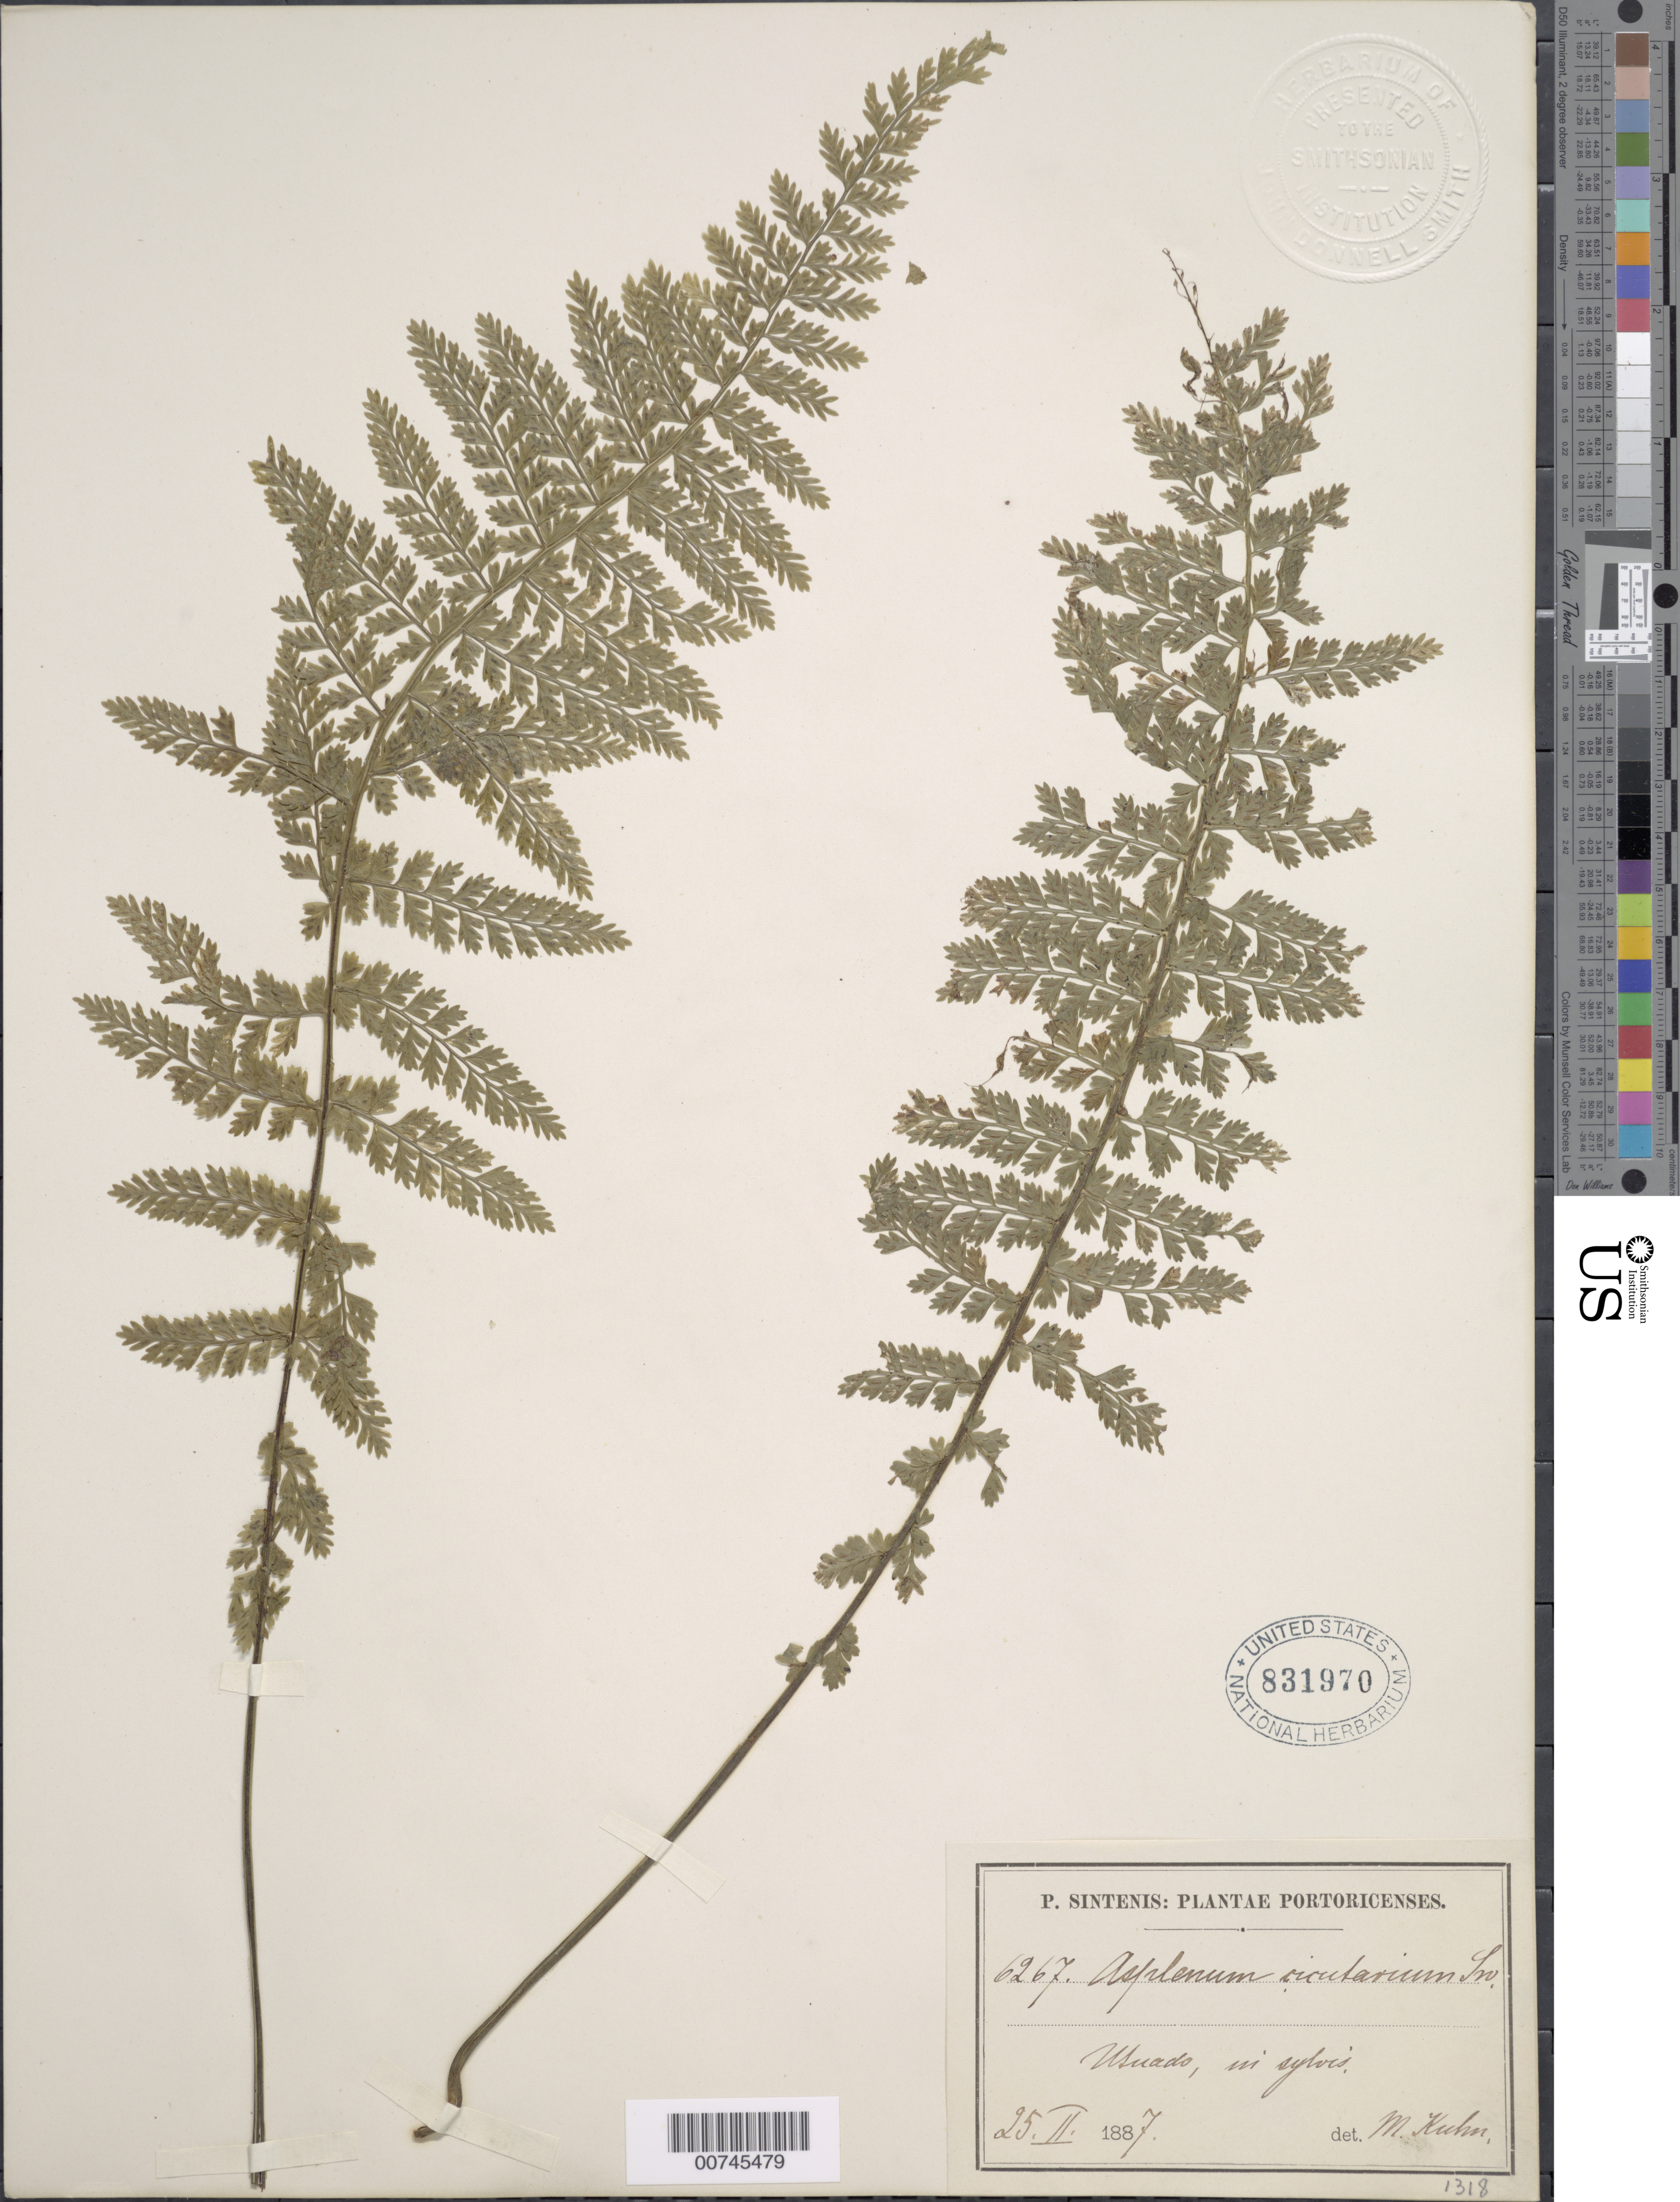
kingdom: Plantae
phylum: Tracheophyta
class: Polypodiopsida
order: Polypodiales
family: Aspleniaceae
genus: Asplenium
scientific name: Asplenium cristatum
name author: Lam.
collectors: P. Sintenis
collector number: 6267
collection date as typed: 25 Feb 1887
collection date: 1887-02-25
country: Puerto Rico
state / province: Utuado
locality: Utuado, in sylvis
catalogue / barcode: US 831970